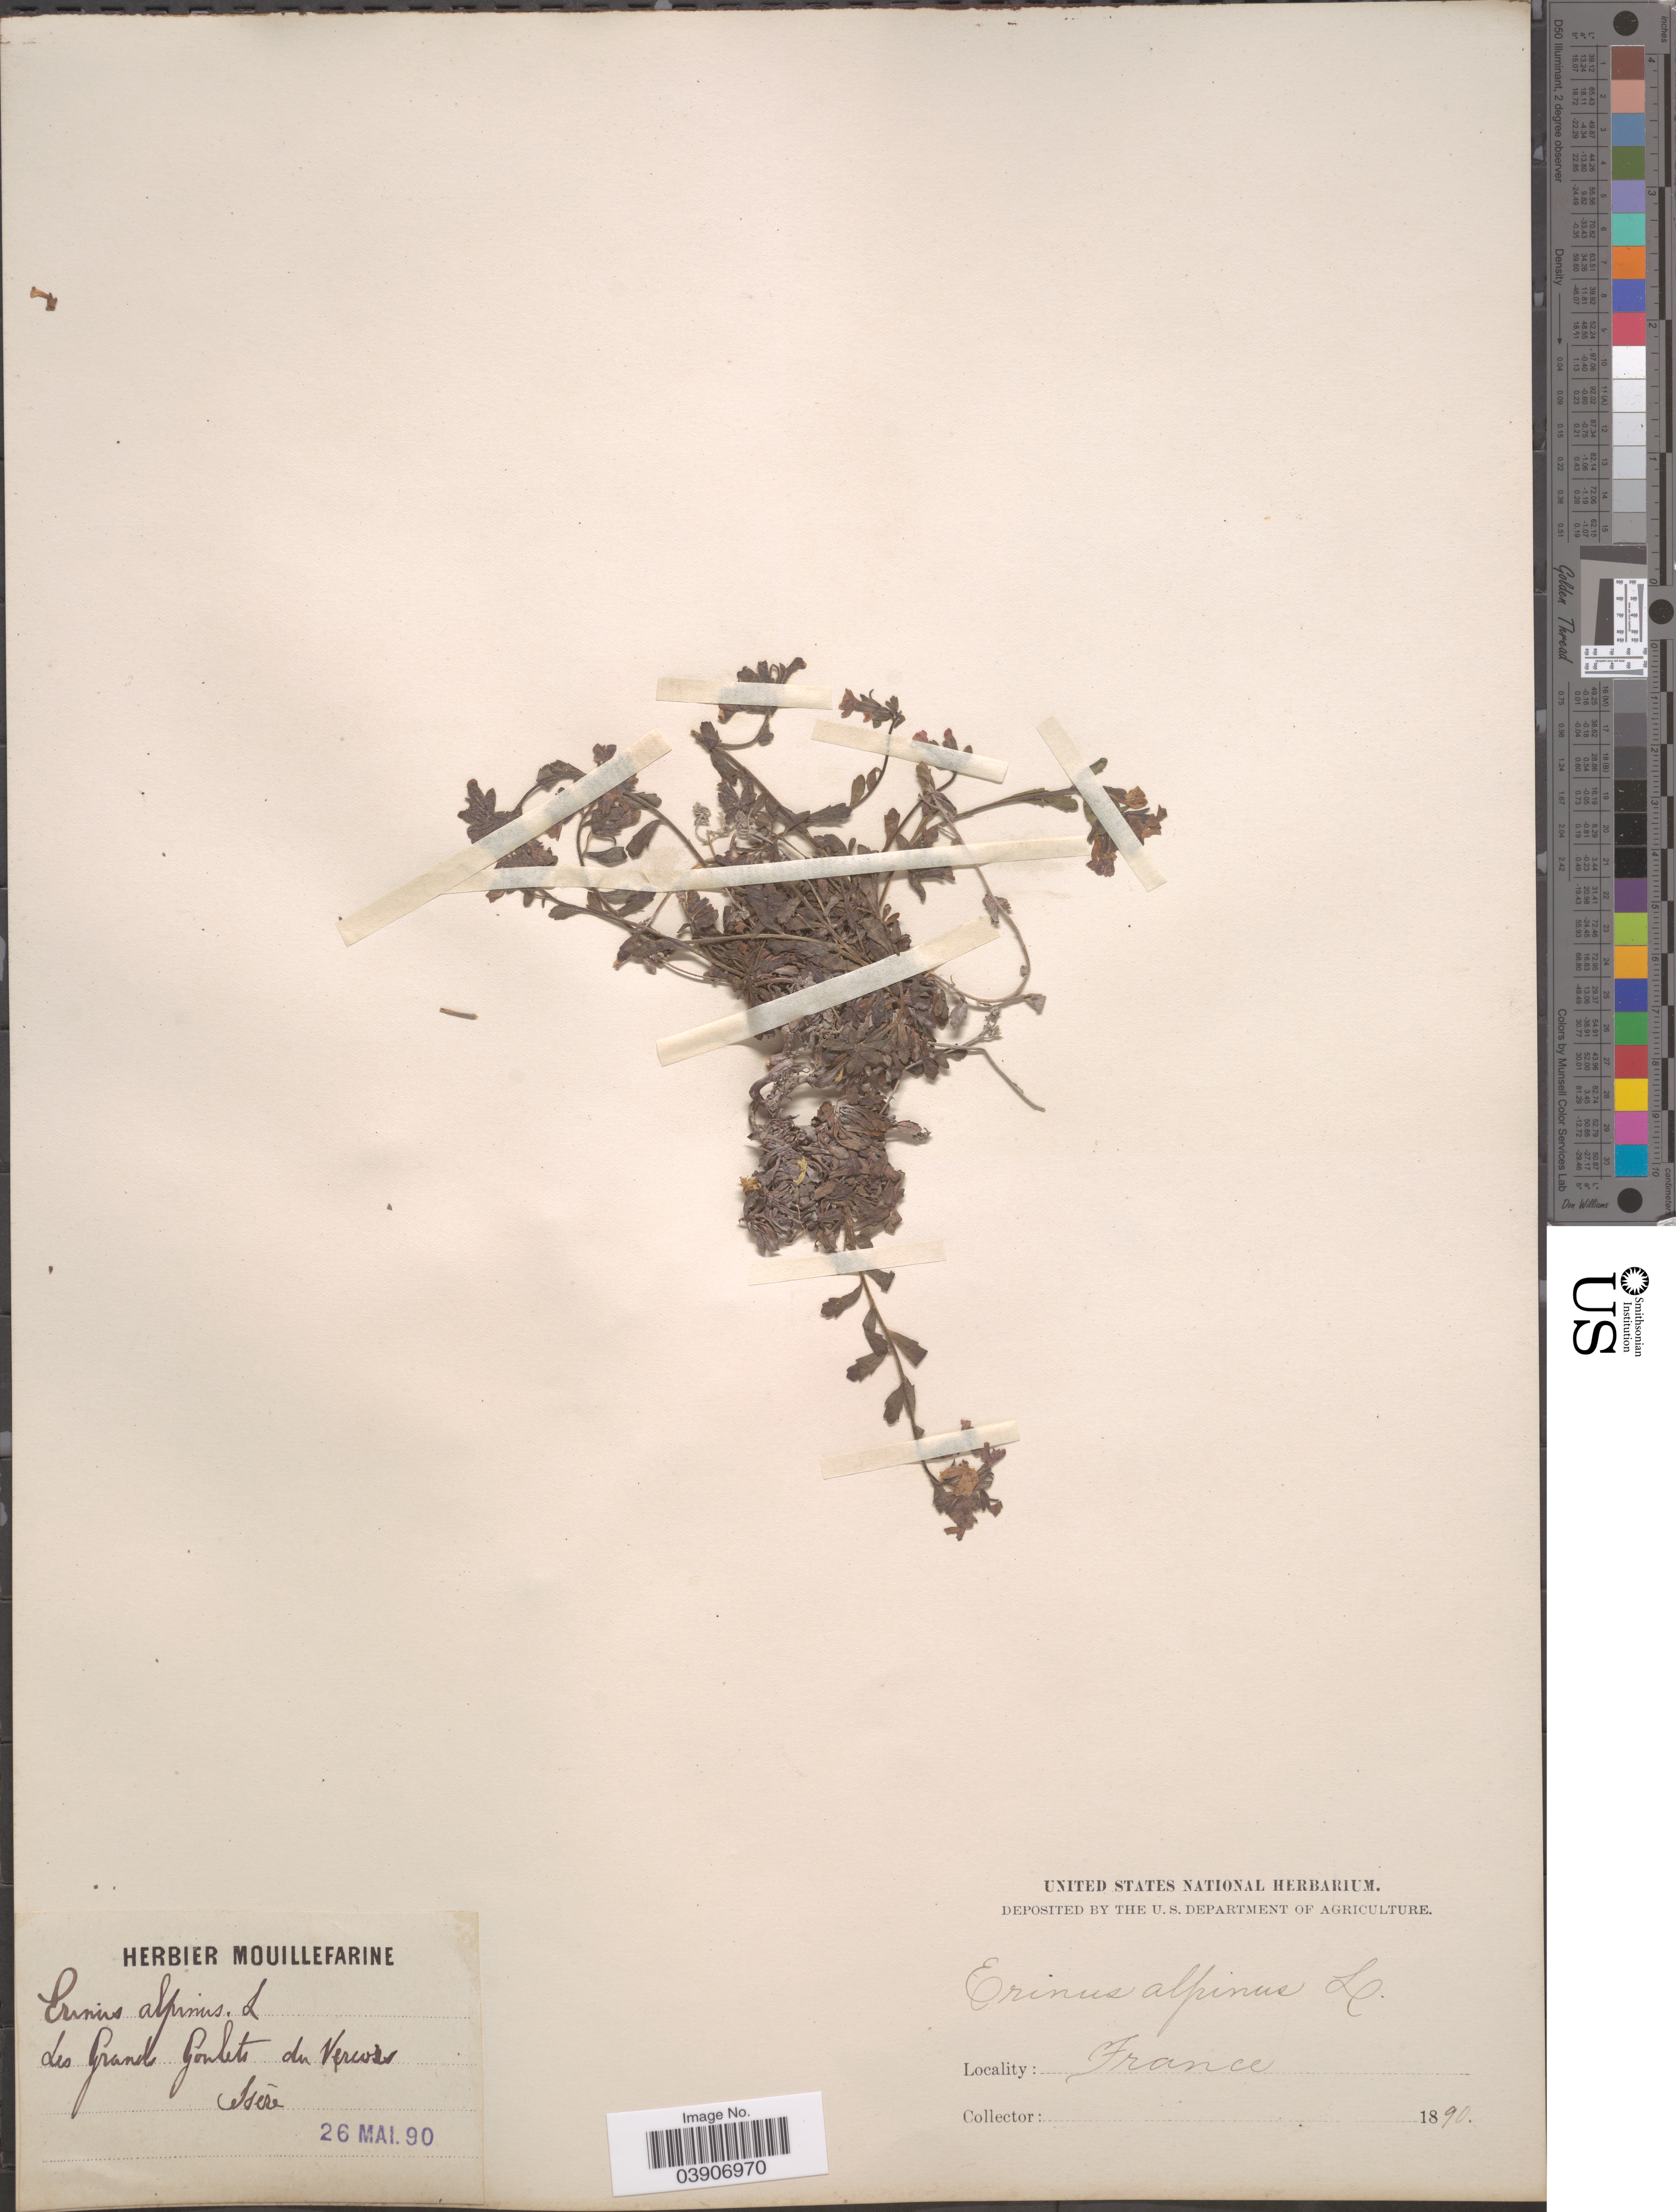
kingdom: Plantae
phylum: Tracheophyta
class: Magnoliopsida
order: Lamiales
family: Plantaginaceae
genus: Erinus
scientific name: Erinus alpinus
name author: L.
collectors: ex herb. Mouillefarine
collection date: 1890-05-26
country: France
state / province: Auvergne-Rhône-Alpes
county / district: Isère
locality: Les Grande Gonlets [interpreted] du Vercose [interpreted] Isere.